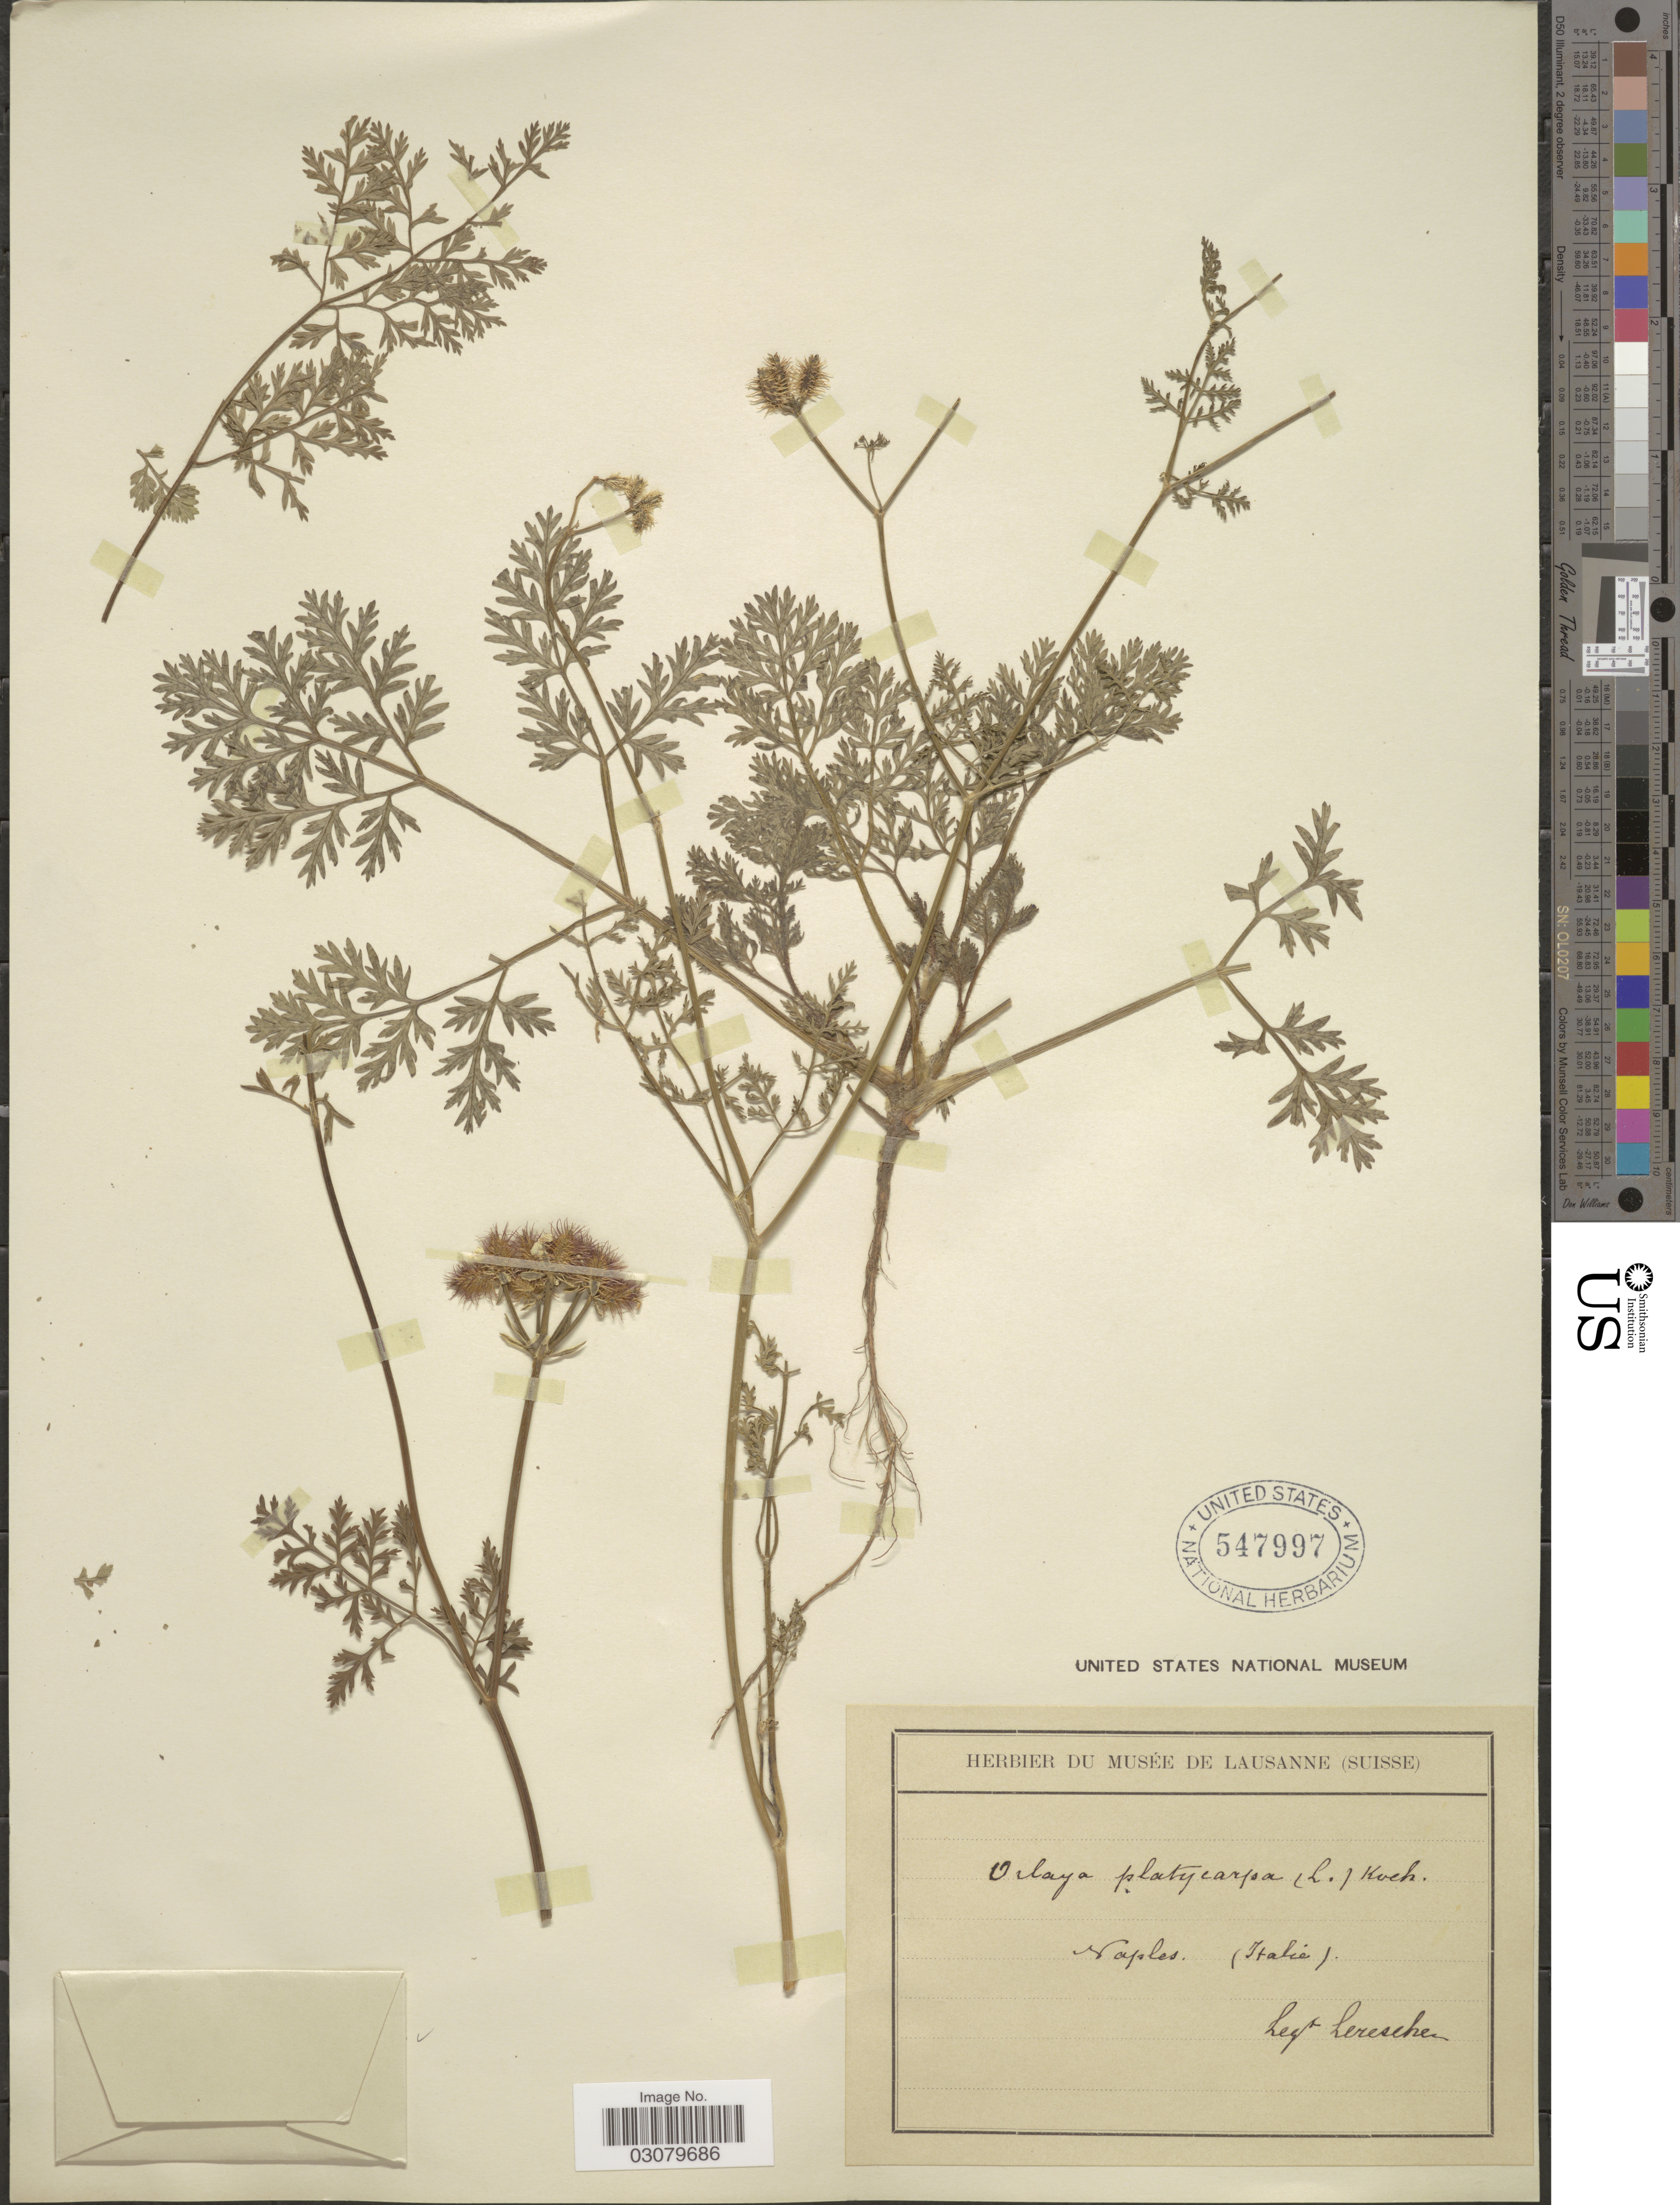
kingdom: Plantae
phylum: Tracheophyta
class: Magnoliopsida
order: Apiales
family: Apiaceae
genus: Orlaya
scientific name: Orlaya platycarpos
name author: W.D.J. Koch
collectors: Leresche, --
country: Italy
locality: Naples.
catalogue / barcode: US 547997